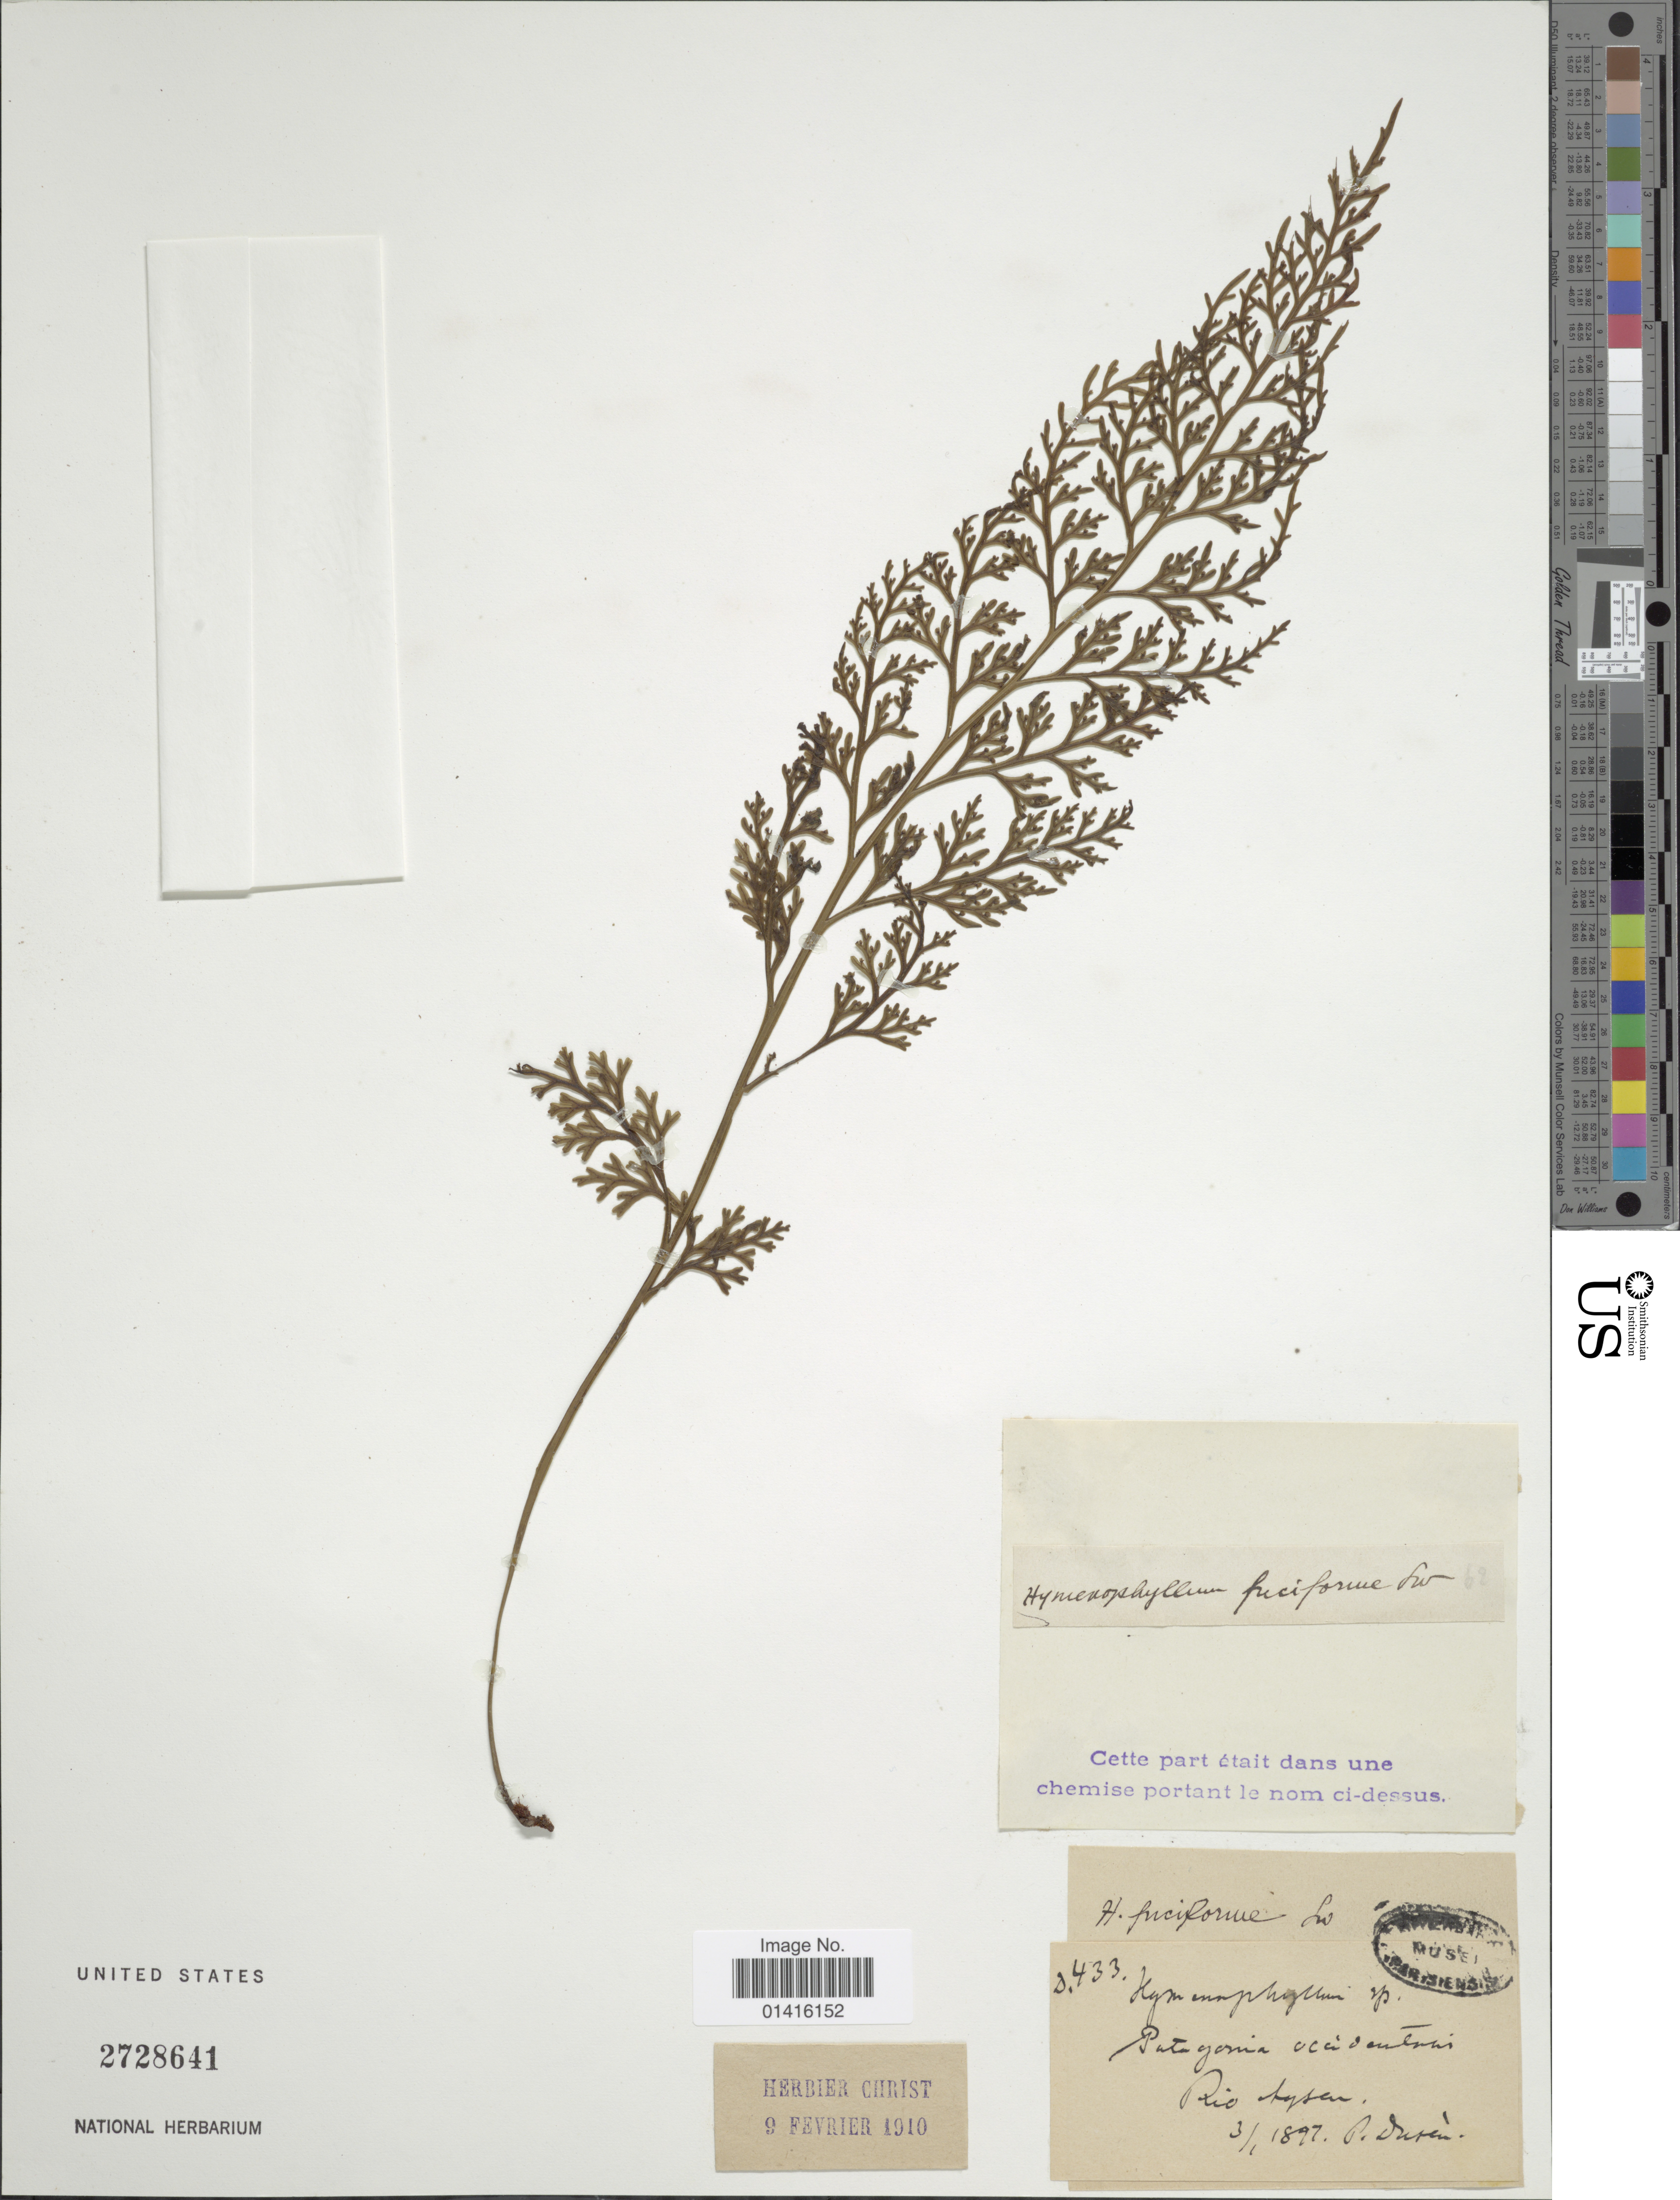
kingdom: Plantae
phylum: Tracheophyta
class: Polypodiopsida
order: Hymenophyllales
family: Hymenophyllaceae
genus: Hymenophyllum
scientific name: Hymenophyllum fuciforme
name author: Sw.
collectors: P. Dusén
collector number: D433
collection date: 1897-01-03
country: Chile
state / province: Aisén (XI)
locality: Patagonia occidentalis. Rio Aysén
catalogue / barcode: US 2728641